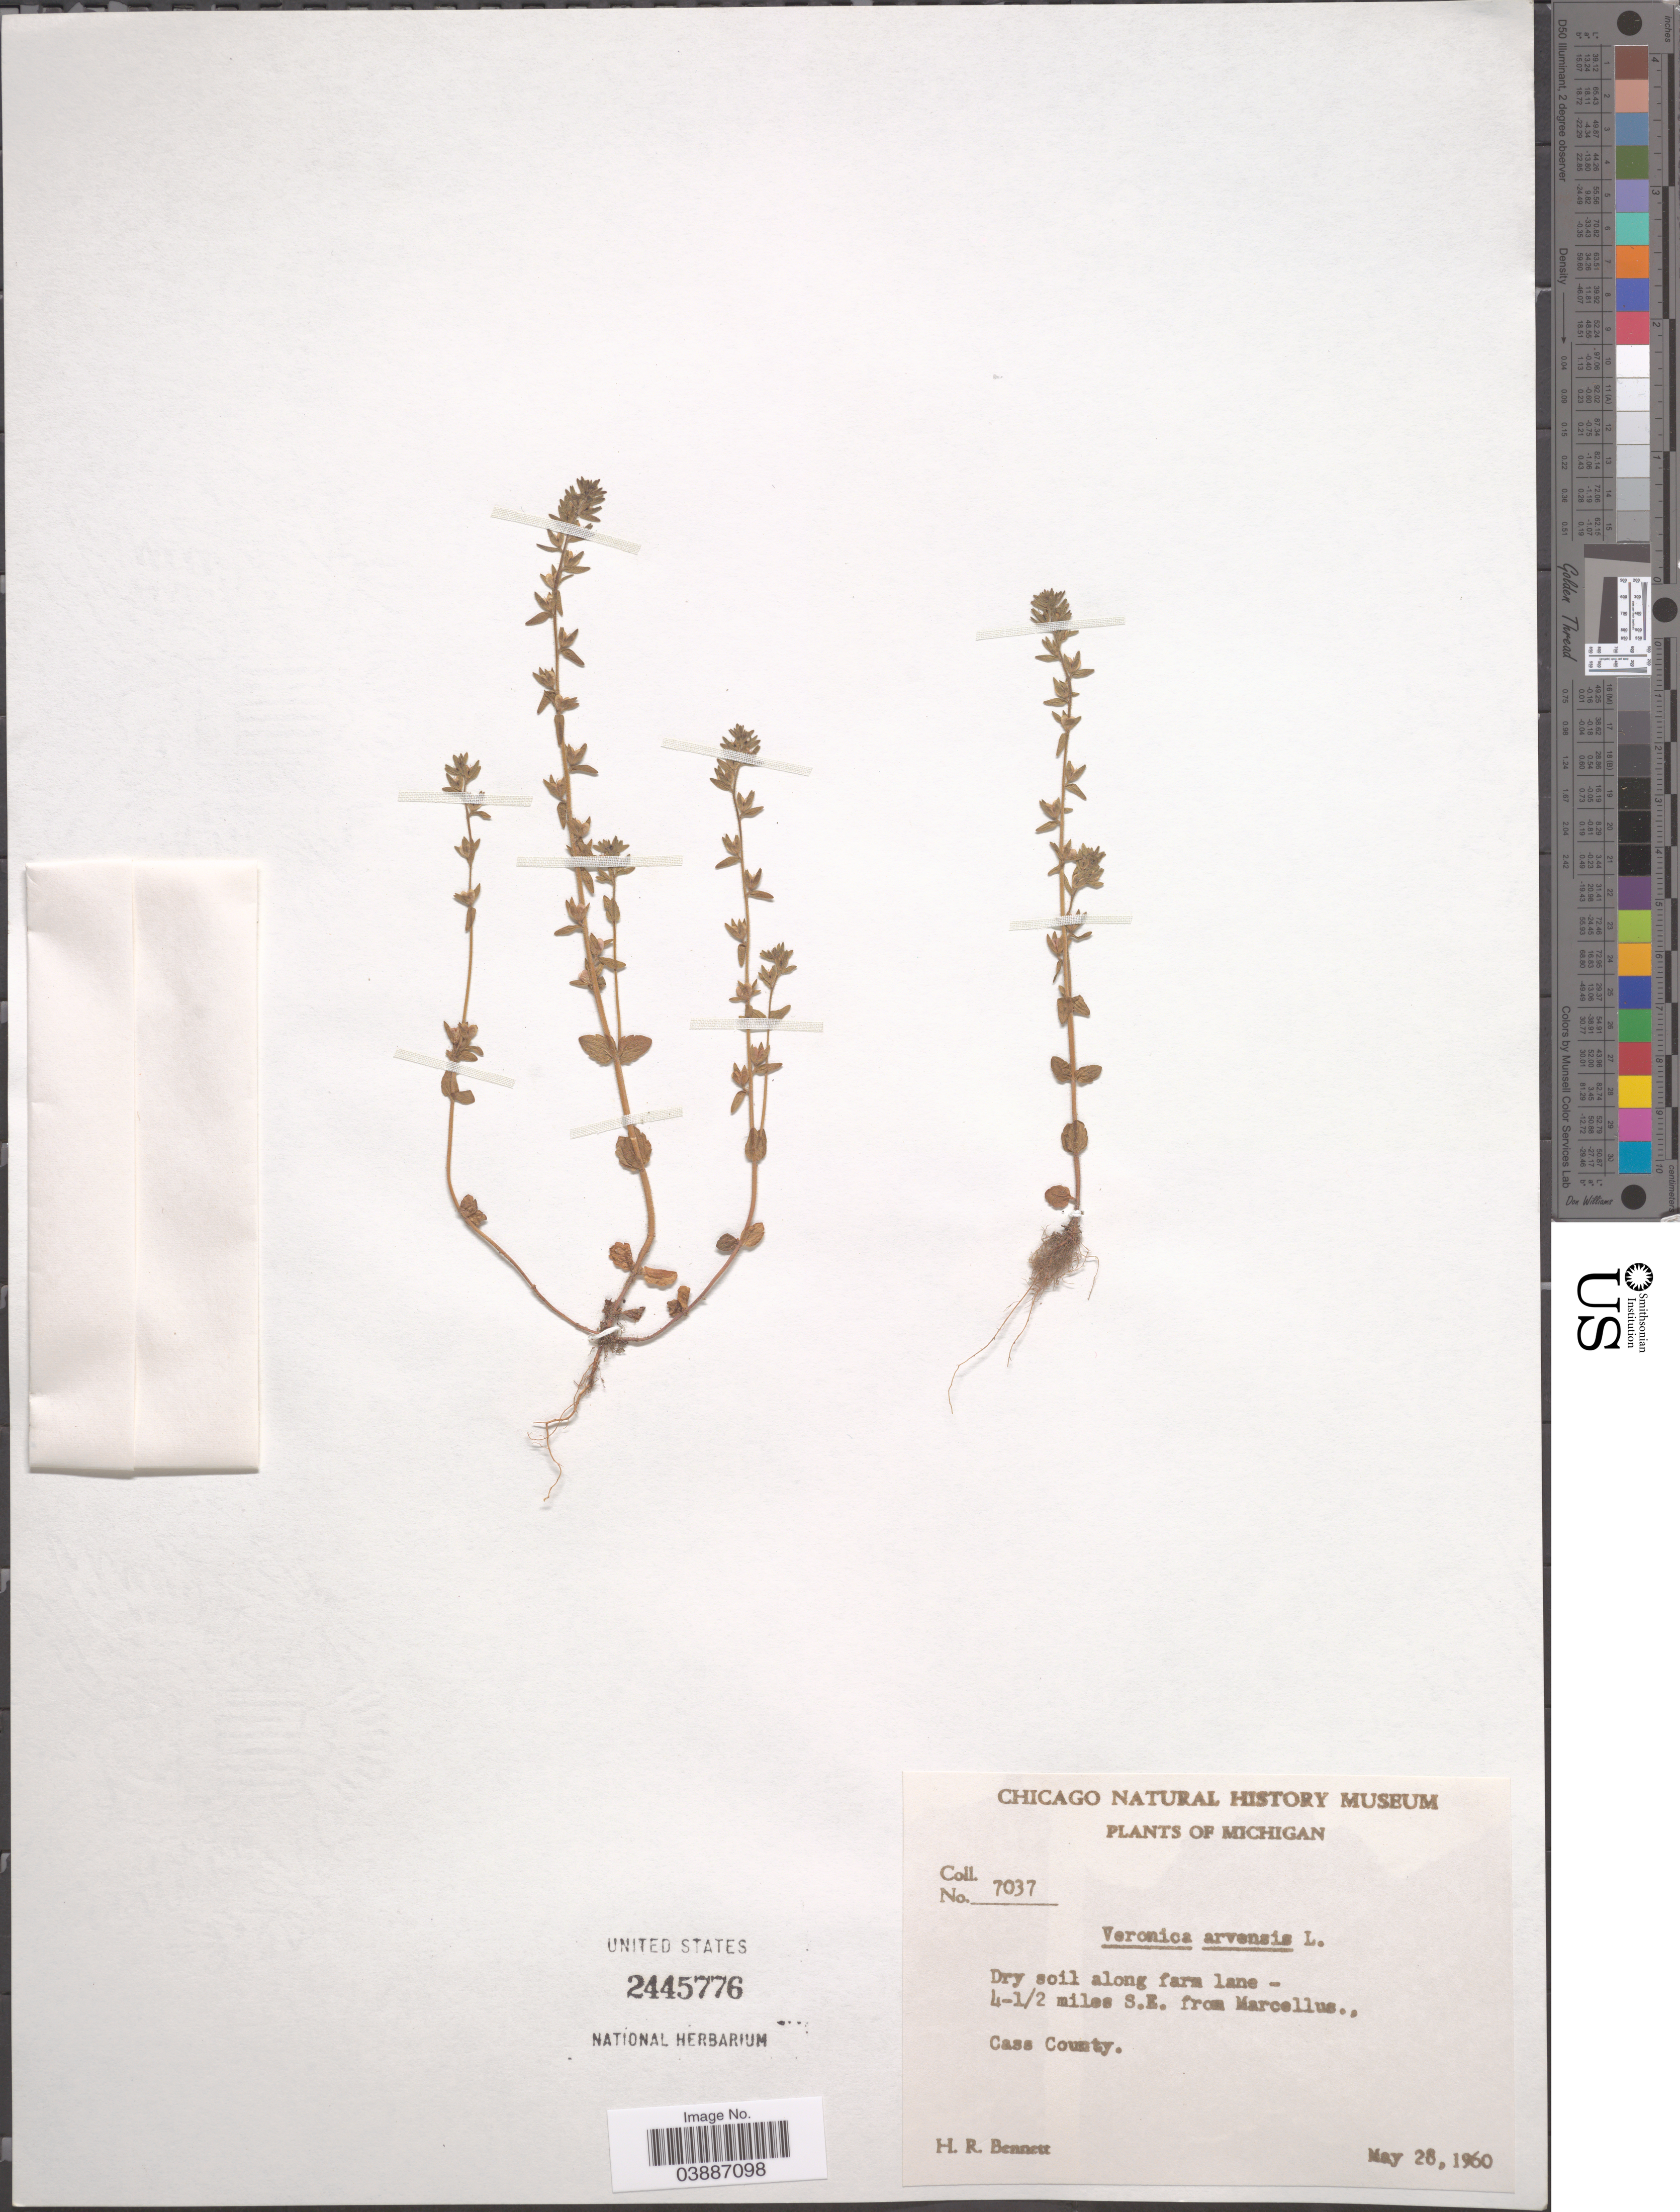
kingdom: Plantae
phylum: Tracheophyta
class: Magnoliopsida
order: Lamiales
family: Plantaginaceae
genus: Veronica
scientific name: Veronica arvensis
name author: L.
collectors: H. R. Bennett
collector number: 7037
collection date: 1960-05-28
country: United States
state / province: Michigan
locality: Along farm lane- 4-½ miles S.E. from Marcellus., Cass County.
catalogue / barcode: US 2445776